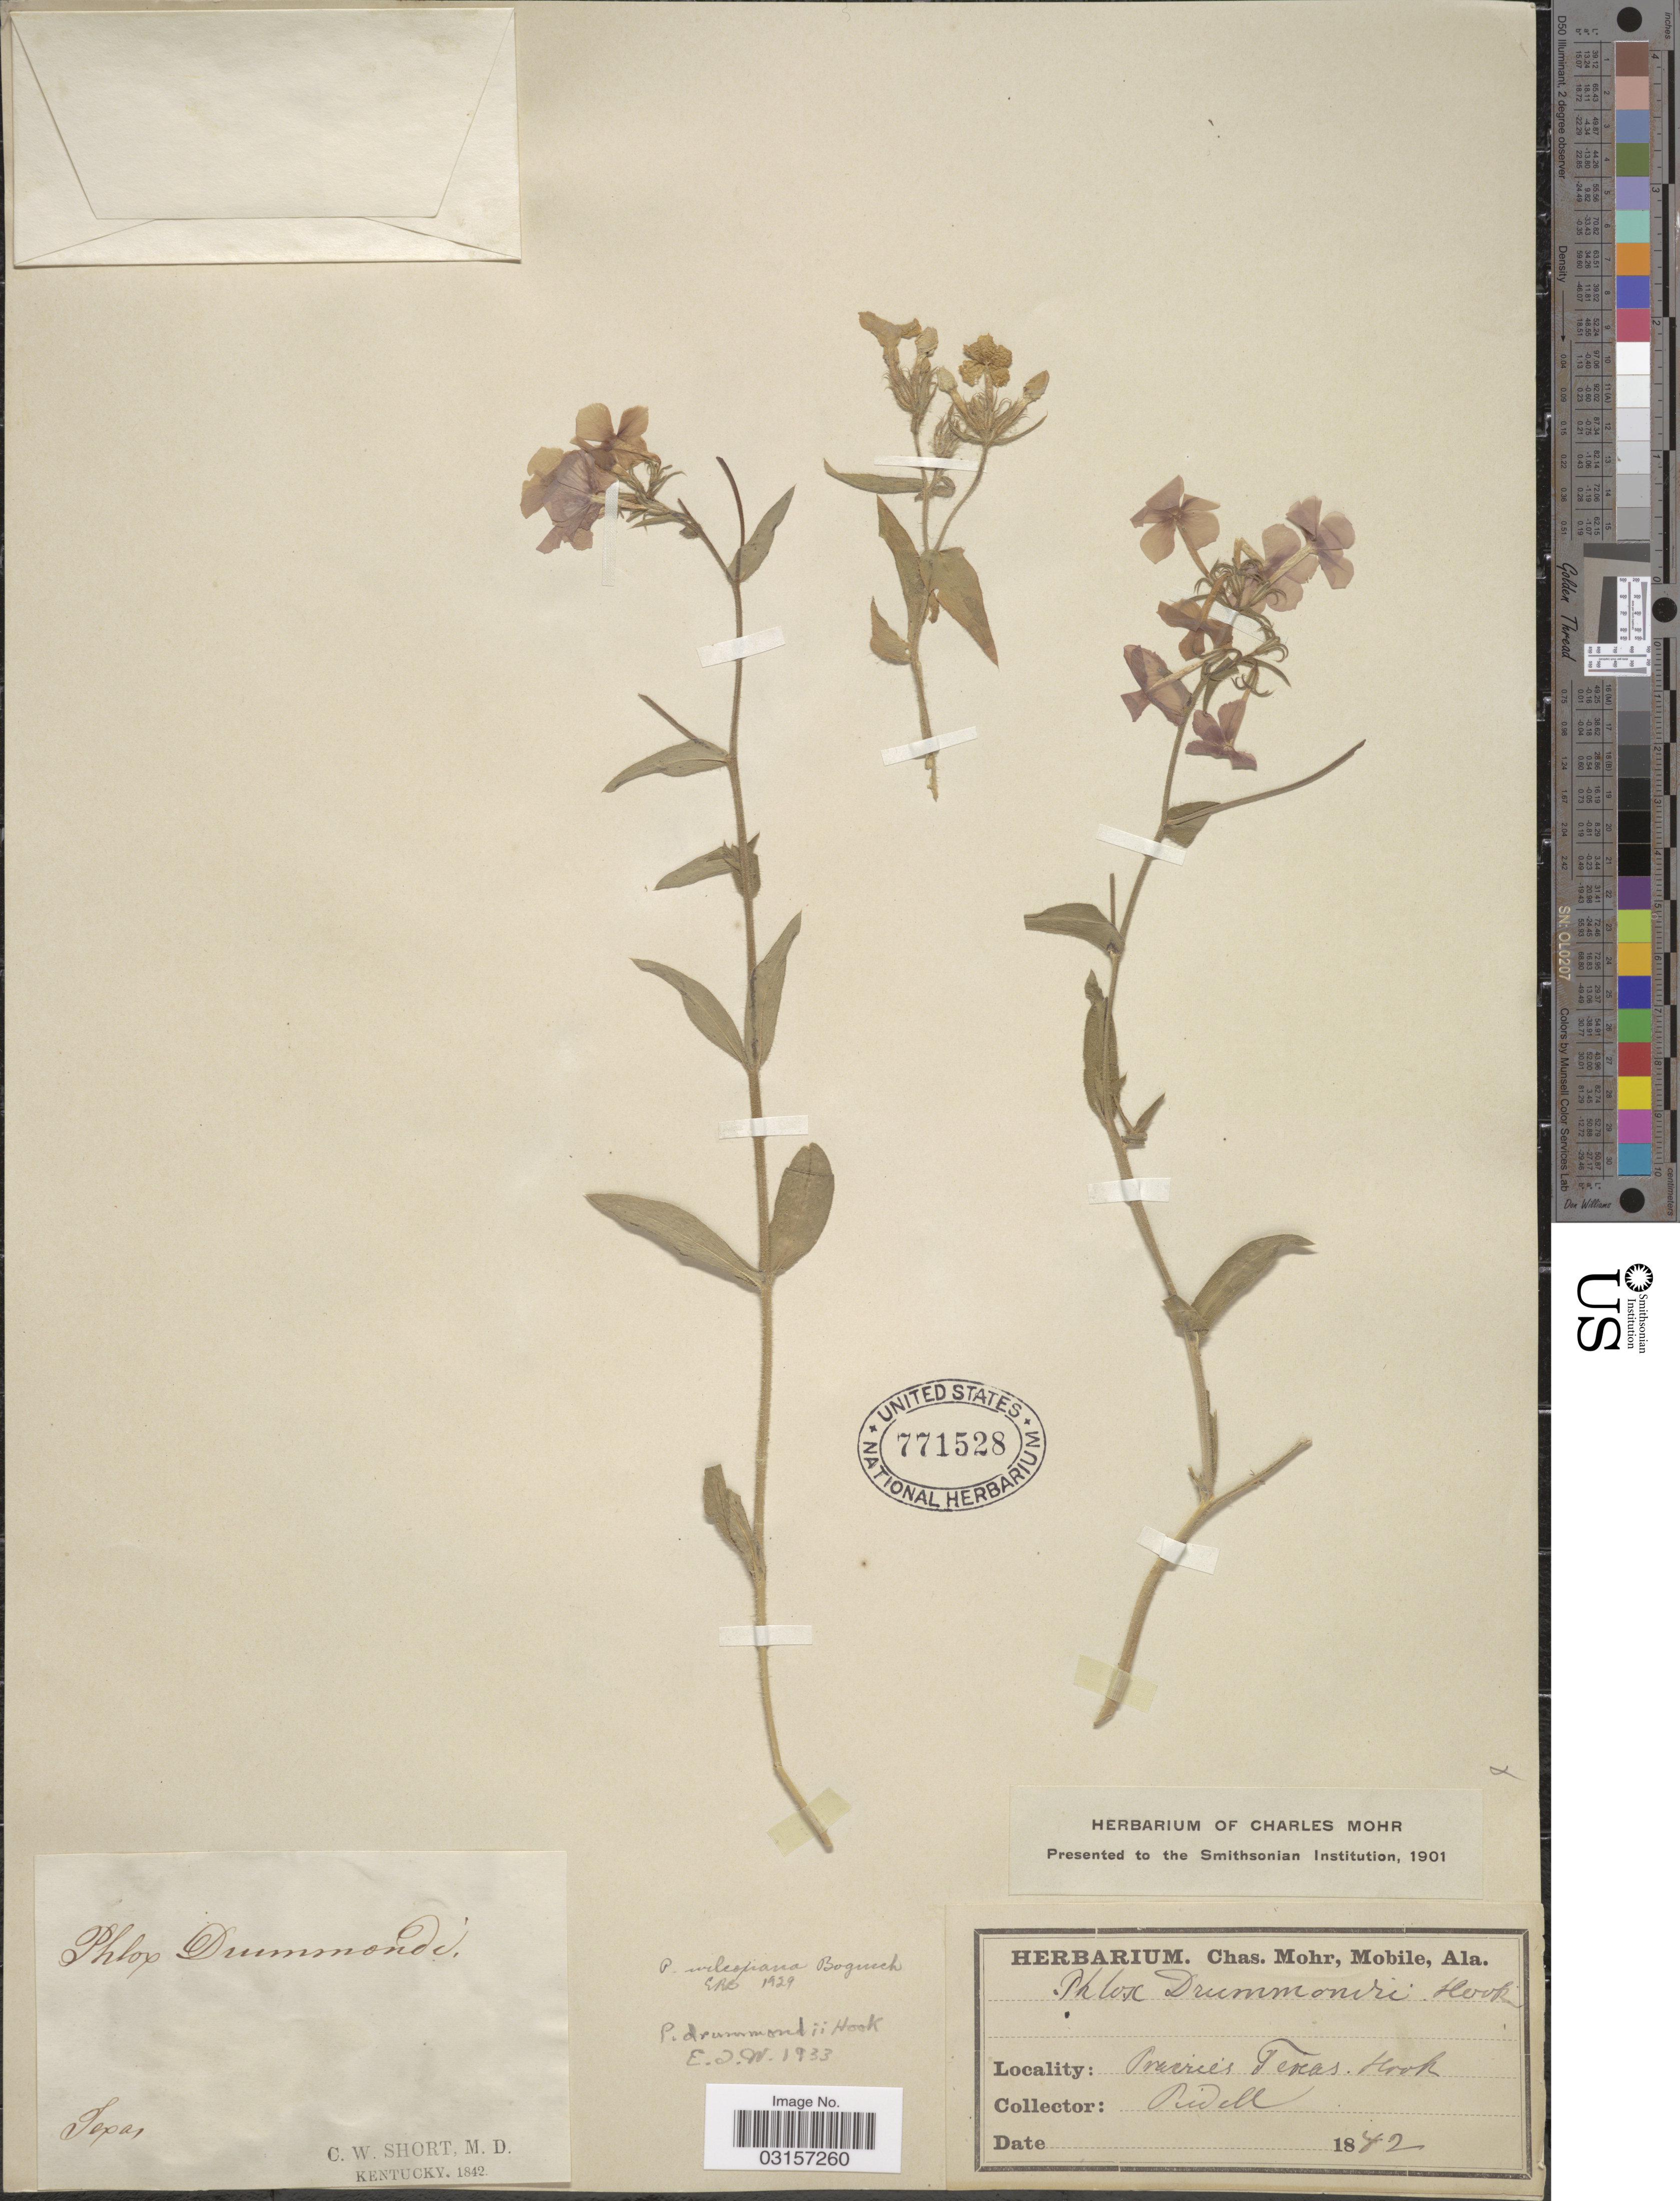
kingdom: Plantae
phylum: Tracheophyta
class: Magnoliopsida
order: Ericales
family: Polemoniaceae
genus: Phlox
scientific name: Phlox drummondii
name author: Hook.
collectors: -. Ridell & C. Short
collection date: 1882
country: United States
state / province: Texas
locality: Prairies Texas.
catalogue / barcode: US 771528